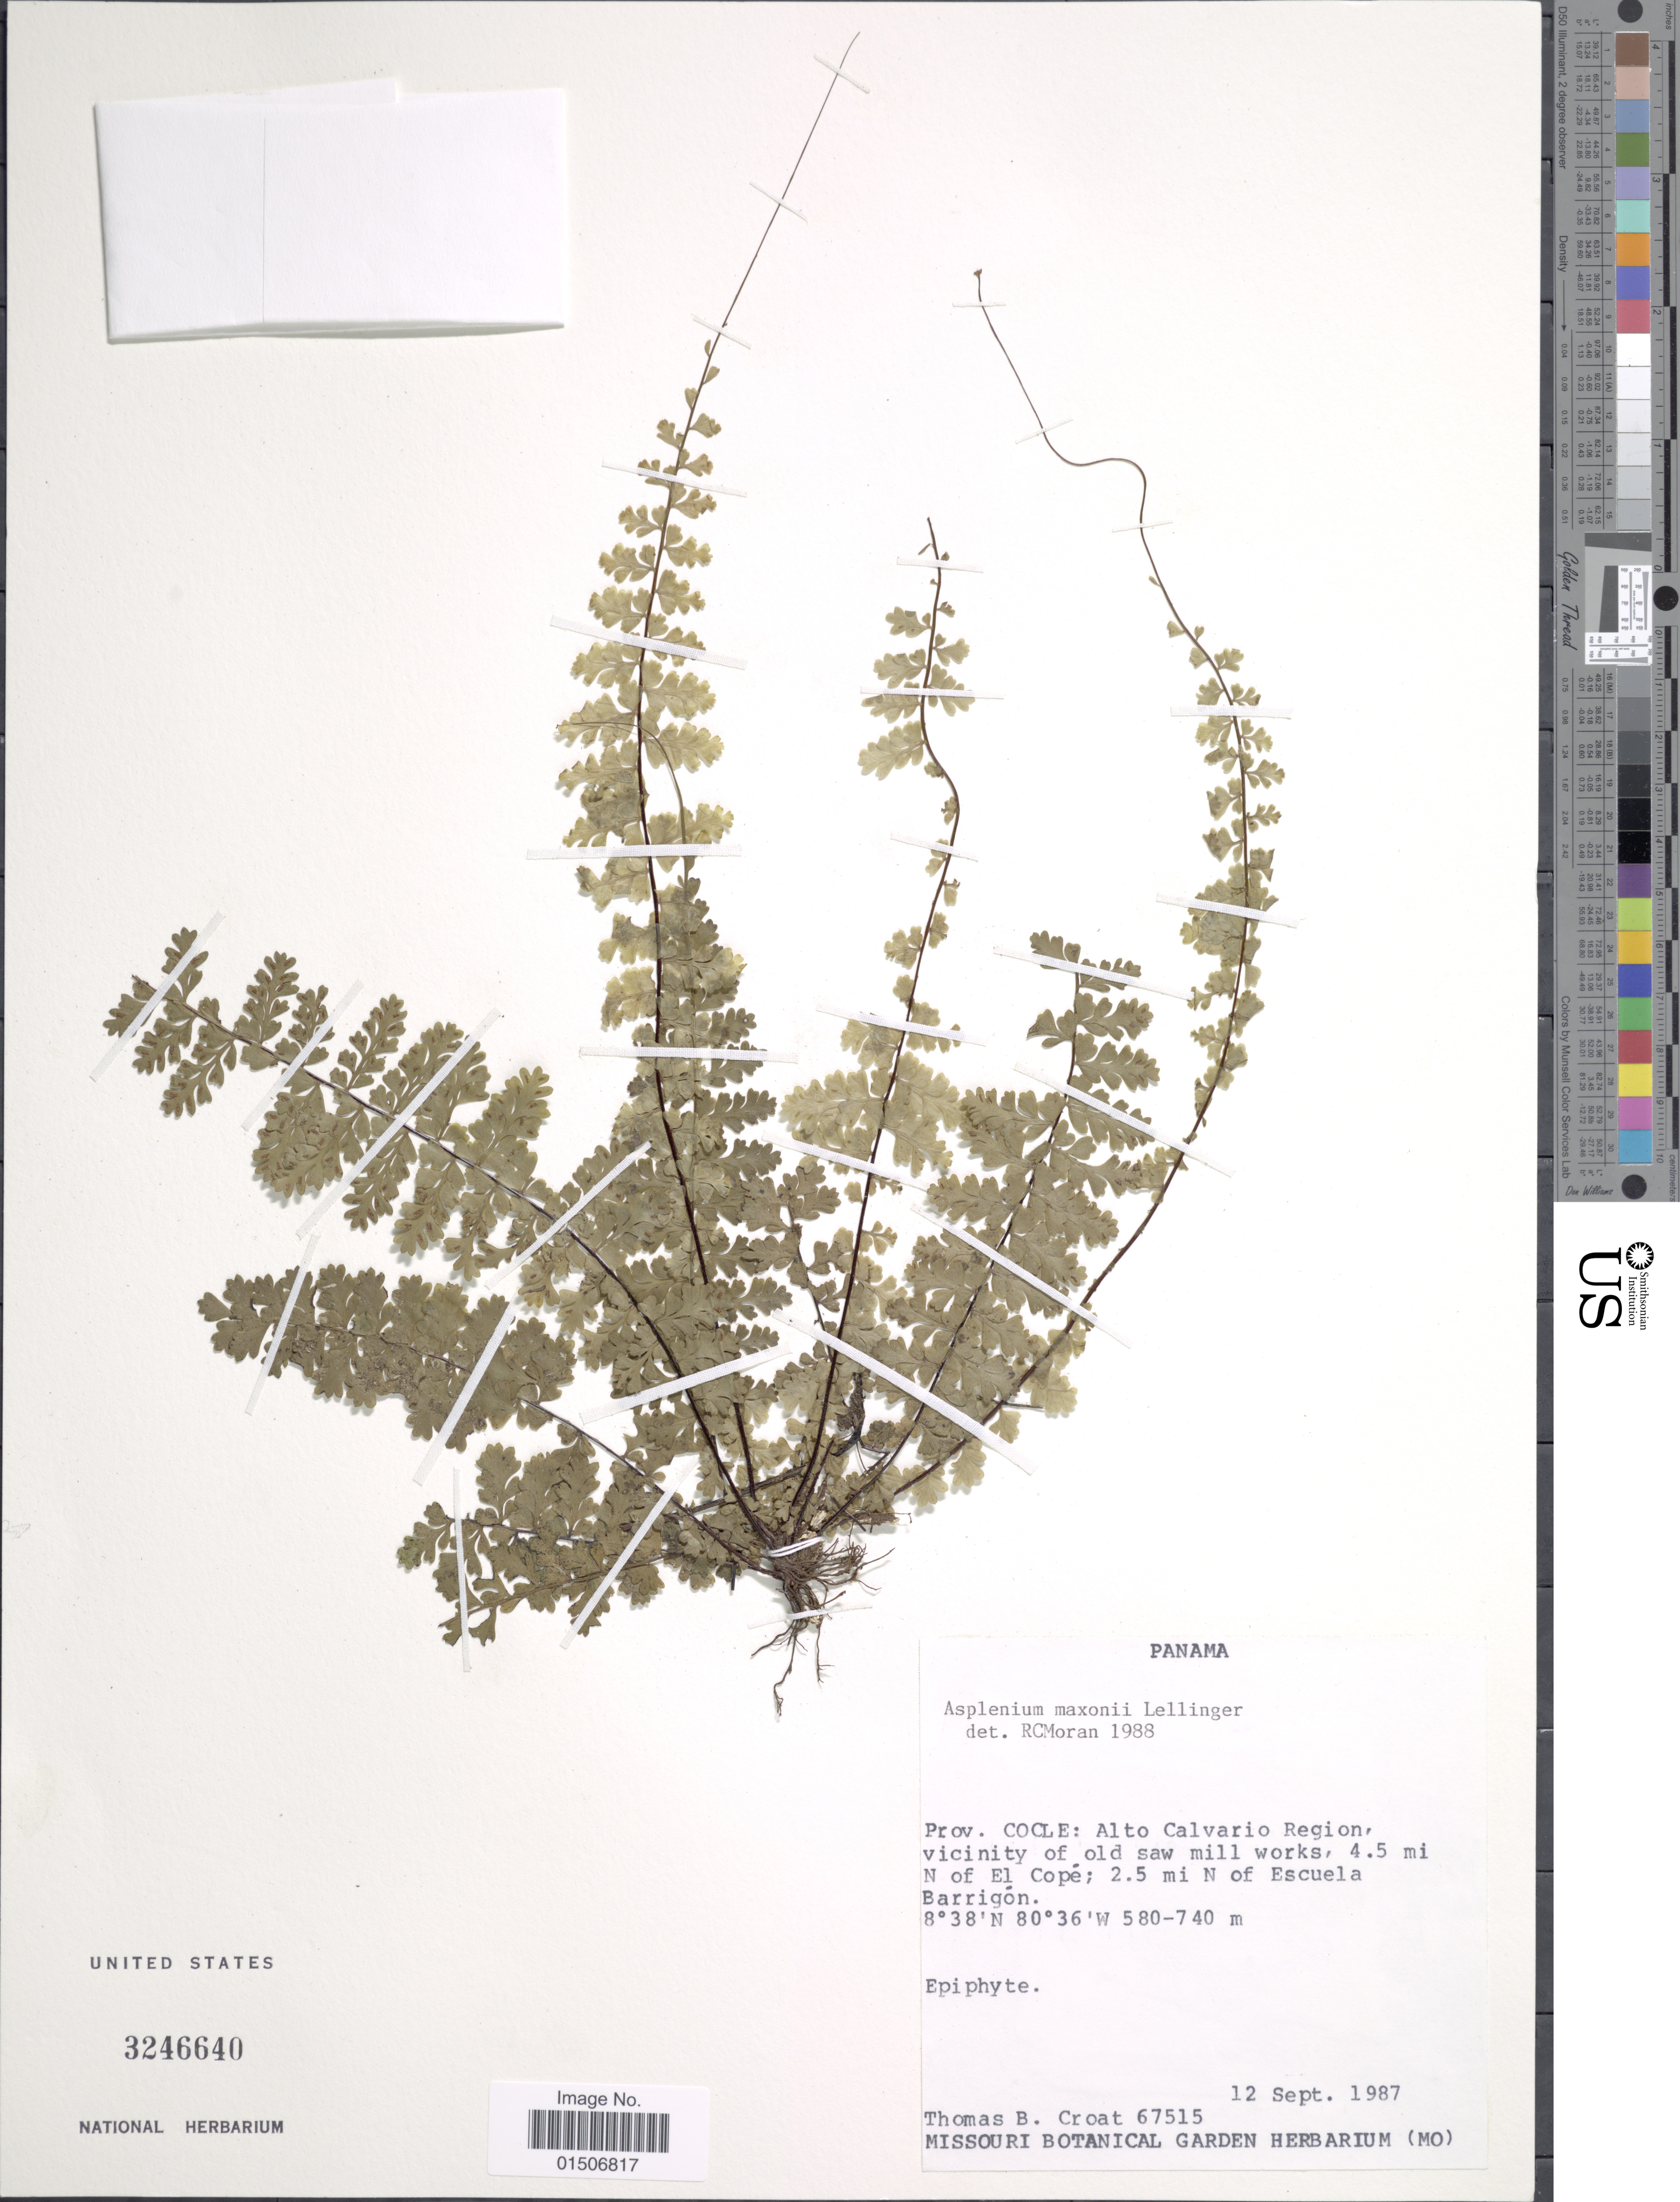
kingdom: Plantae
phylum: Tracheophyta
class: Polypodiopsida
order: Polypodiales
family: Aspleniaceae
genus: Asplenium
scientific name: Asplenium maxonii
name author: Lellinger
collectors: T. B. Croat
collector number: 67515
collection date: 1987-09-12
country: Panama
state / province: Coclé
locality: Alto Calvario Region, vicinity of old saw mill works, 4.5 mi. N of El Copey; 2.5 mi N of Escuala Barrigon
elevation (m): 580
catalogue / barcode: US 3246640